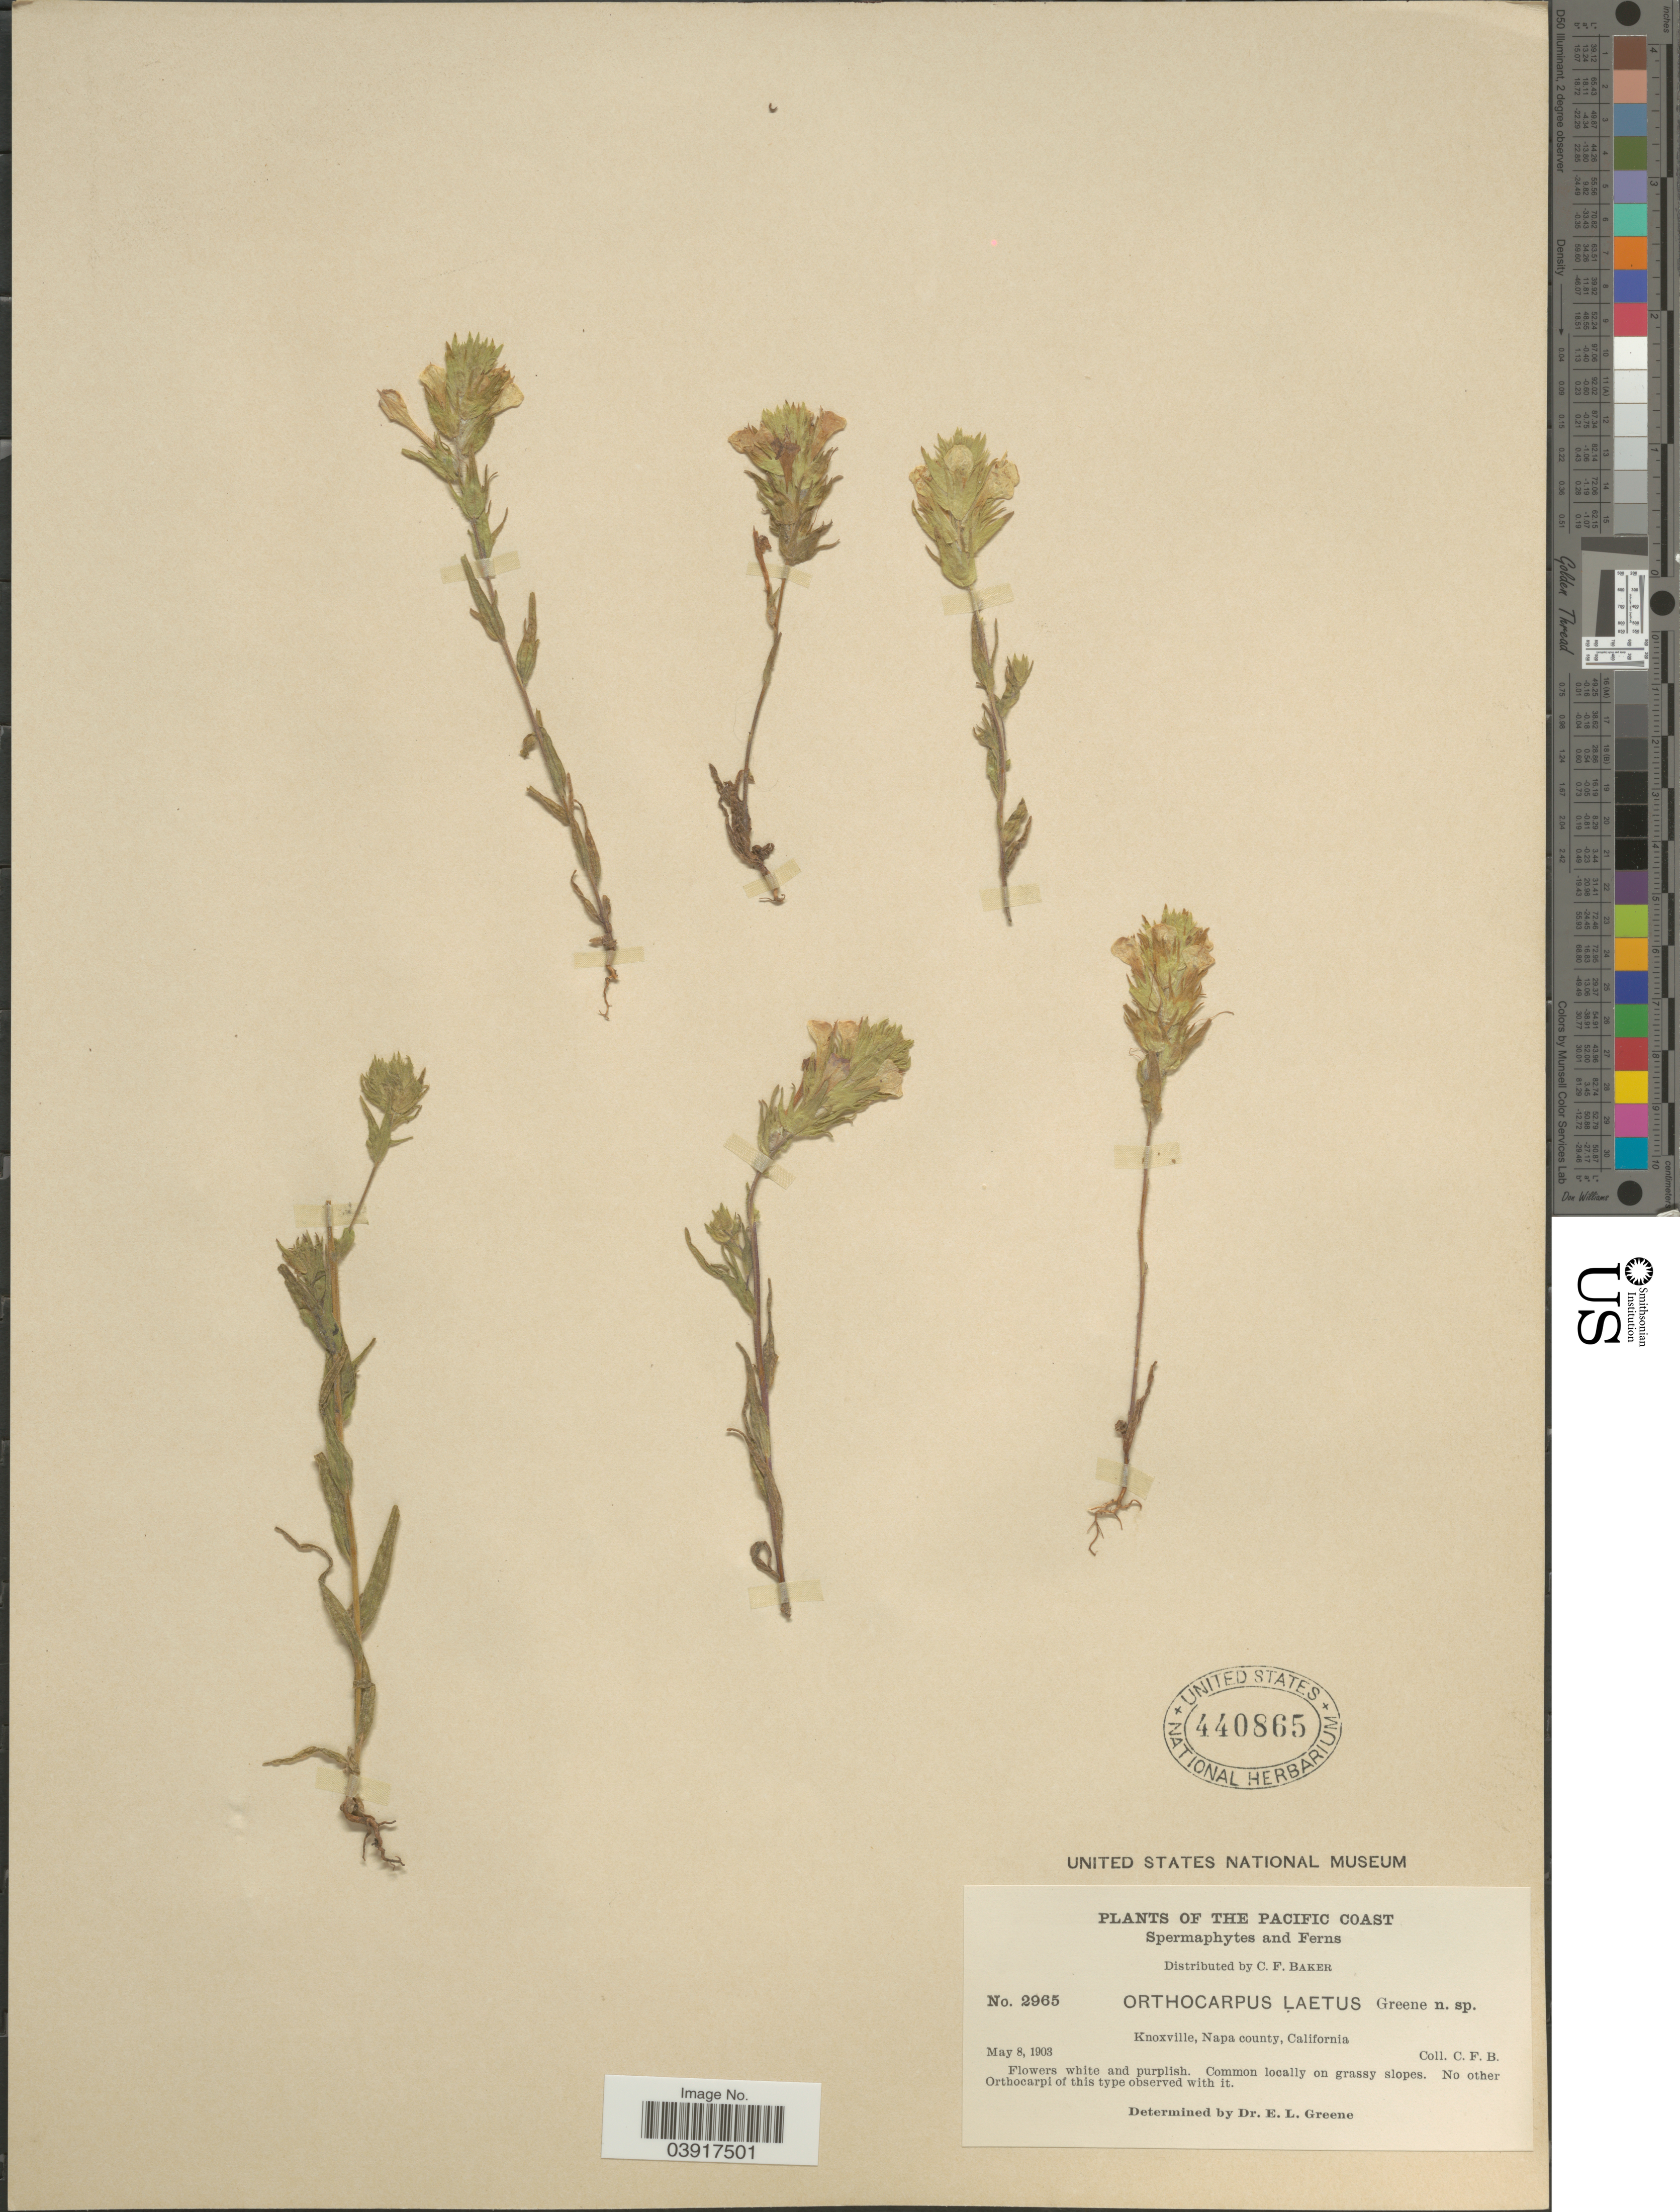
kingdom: Plantae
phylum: Tracheophyta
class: Magnoliopsida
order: Lamiales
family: Orobanchaceae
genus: Orthocarpus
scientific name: Orthocarpus lithospermoides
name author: Benth.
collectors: C. F. Baker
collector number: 2965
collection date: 1903-05-08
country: United States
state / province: California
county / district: Napa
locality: The Pacific Coast. Knoxville, Napa county.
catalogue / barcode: US 440865